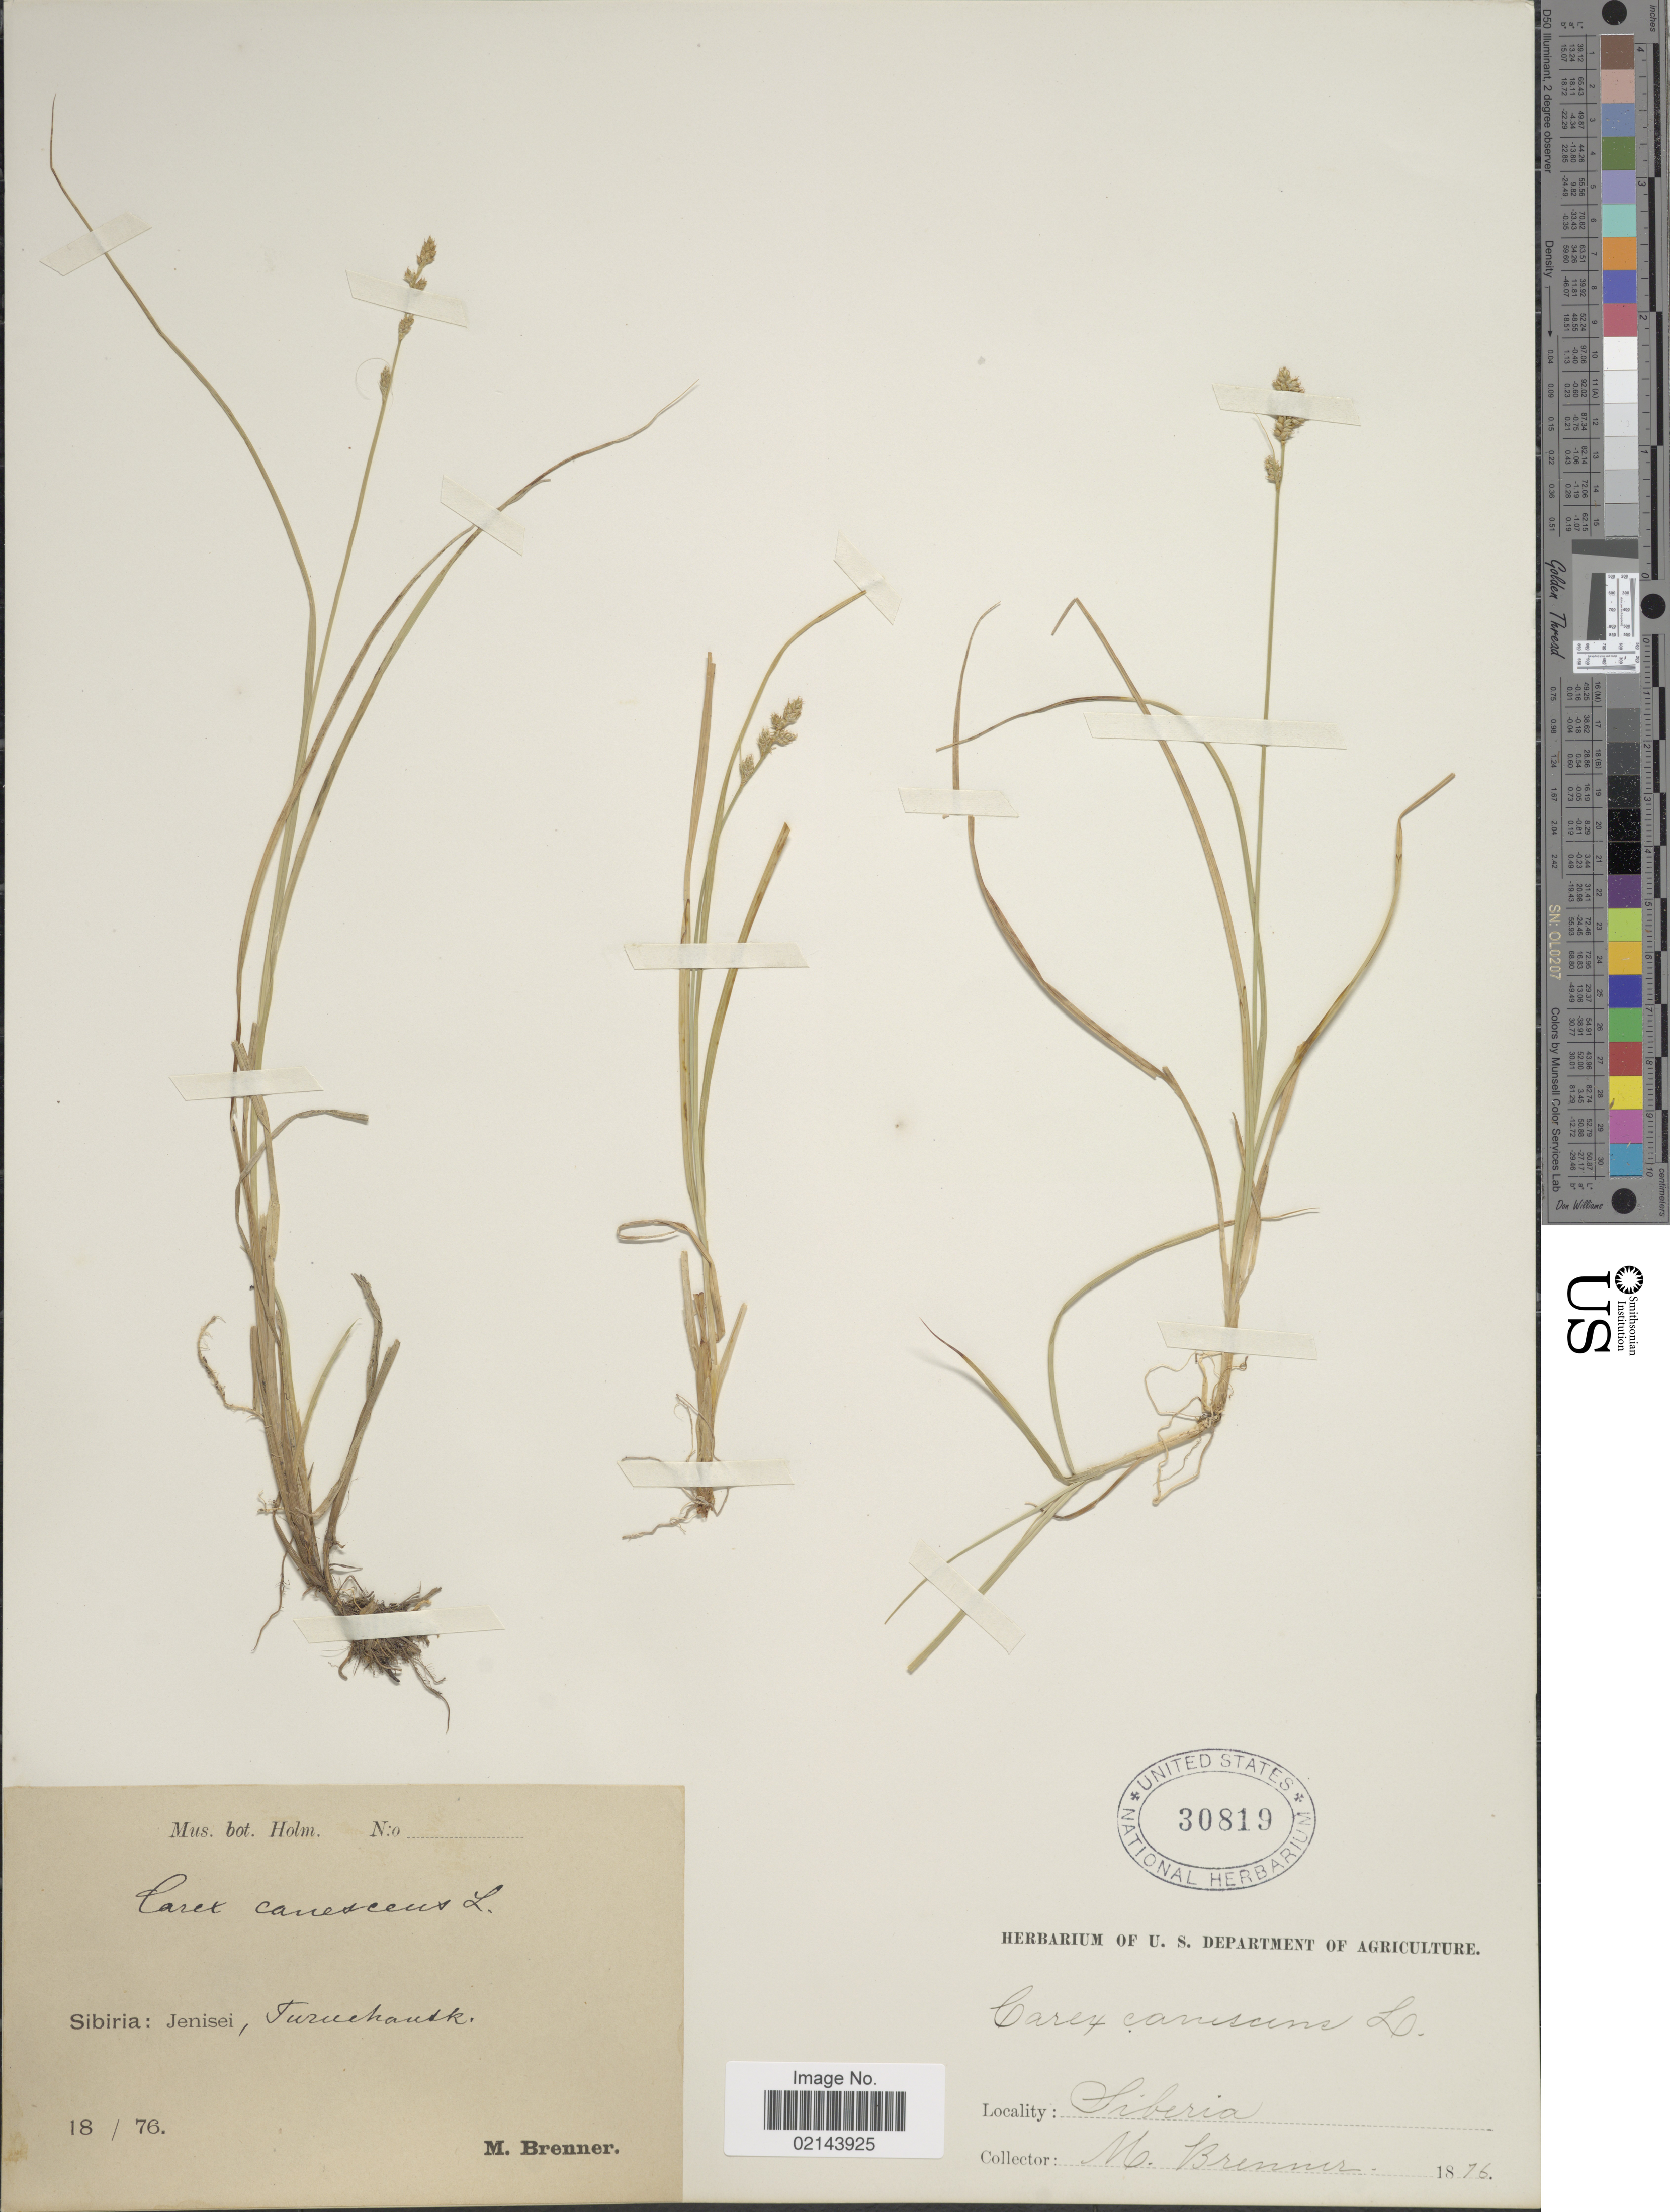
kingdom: Plantae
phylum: Tracheophyta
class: Liliopsida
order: Poales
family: Cyperaceae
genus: Carex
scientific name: Carex brunnescens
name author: (Pers.) Poir.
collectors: M. Brenner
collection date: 1876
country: Russian Federation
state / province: Krasnoyarsk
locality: Sibiria: Jenisei, Turuchansk (Turukhansk)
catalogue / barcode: US 30819